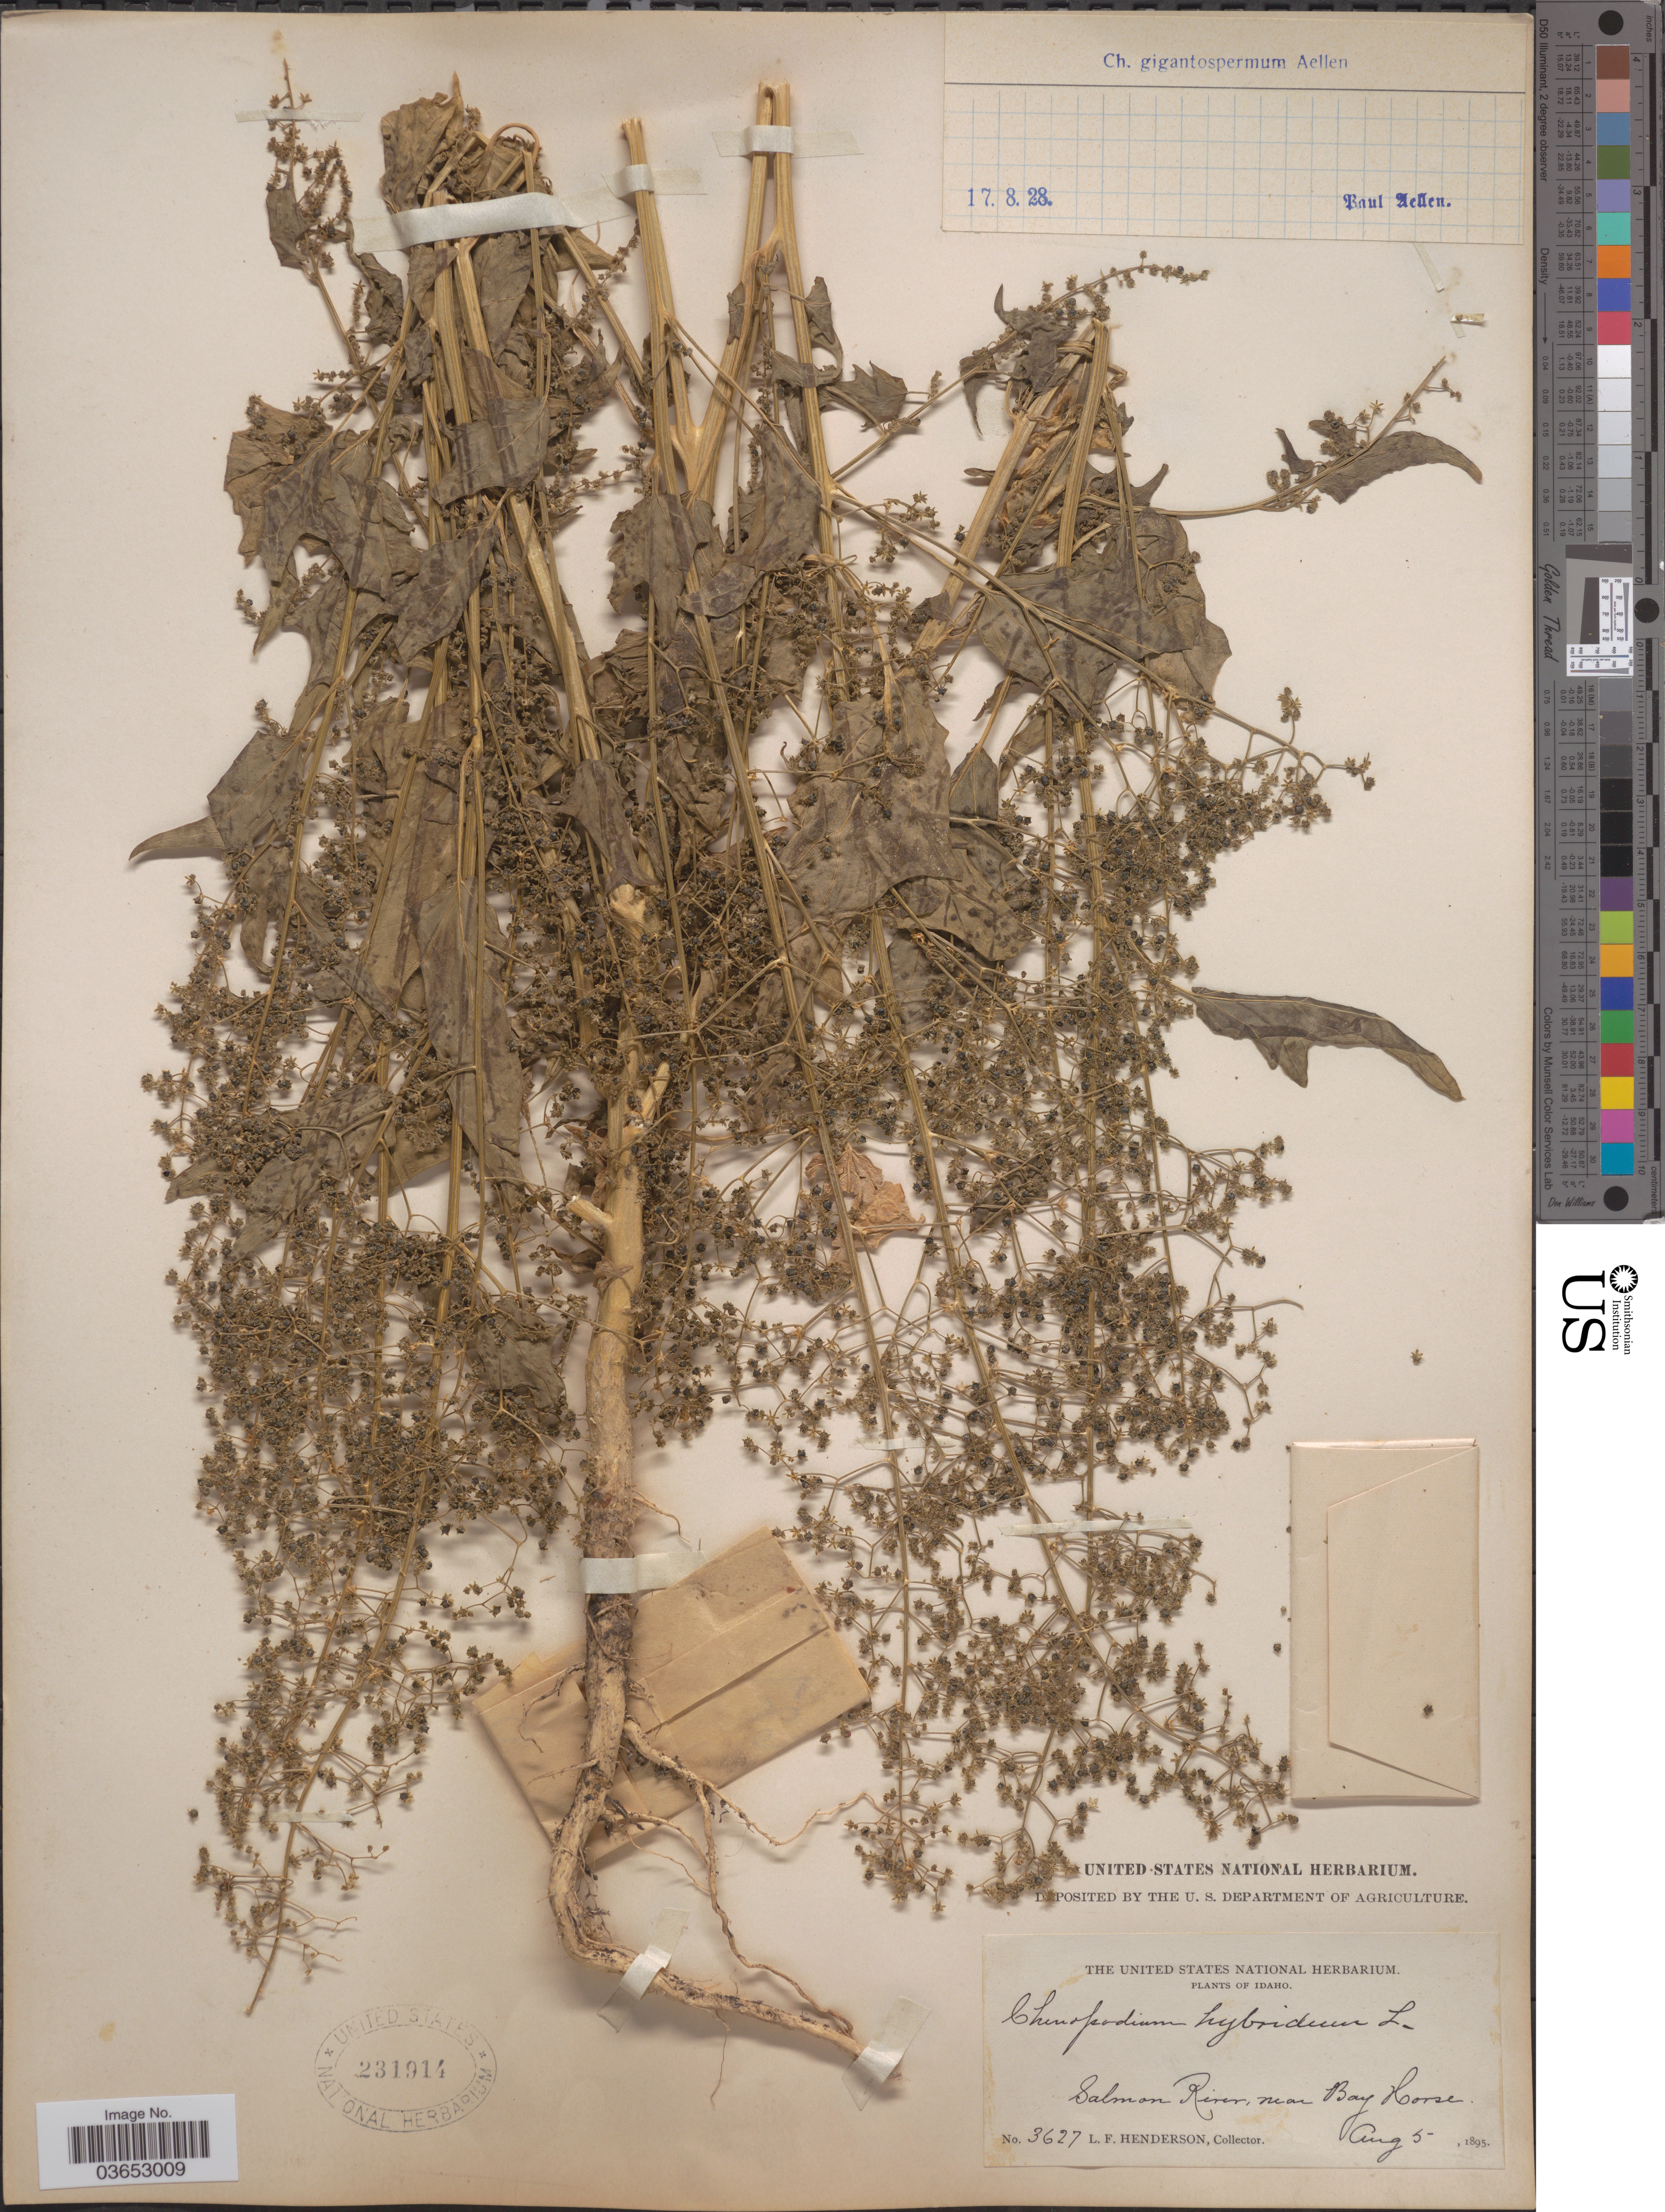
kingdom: Plantae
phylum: Tracheophyta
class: Magnoliopsida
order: Caryophyllales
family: Amaranthaceae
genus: Chenopodium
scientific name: Chenopodium gigantospermum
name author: Aellen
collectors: L. Henderson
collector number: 3627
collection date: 1895-08-05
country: United States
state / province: Idaho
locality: Salmon River, near Bay Horse.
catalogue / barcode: US 231914